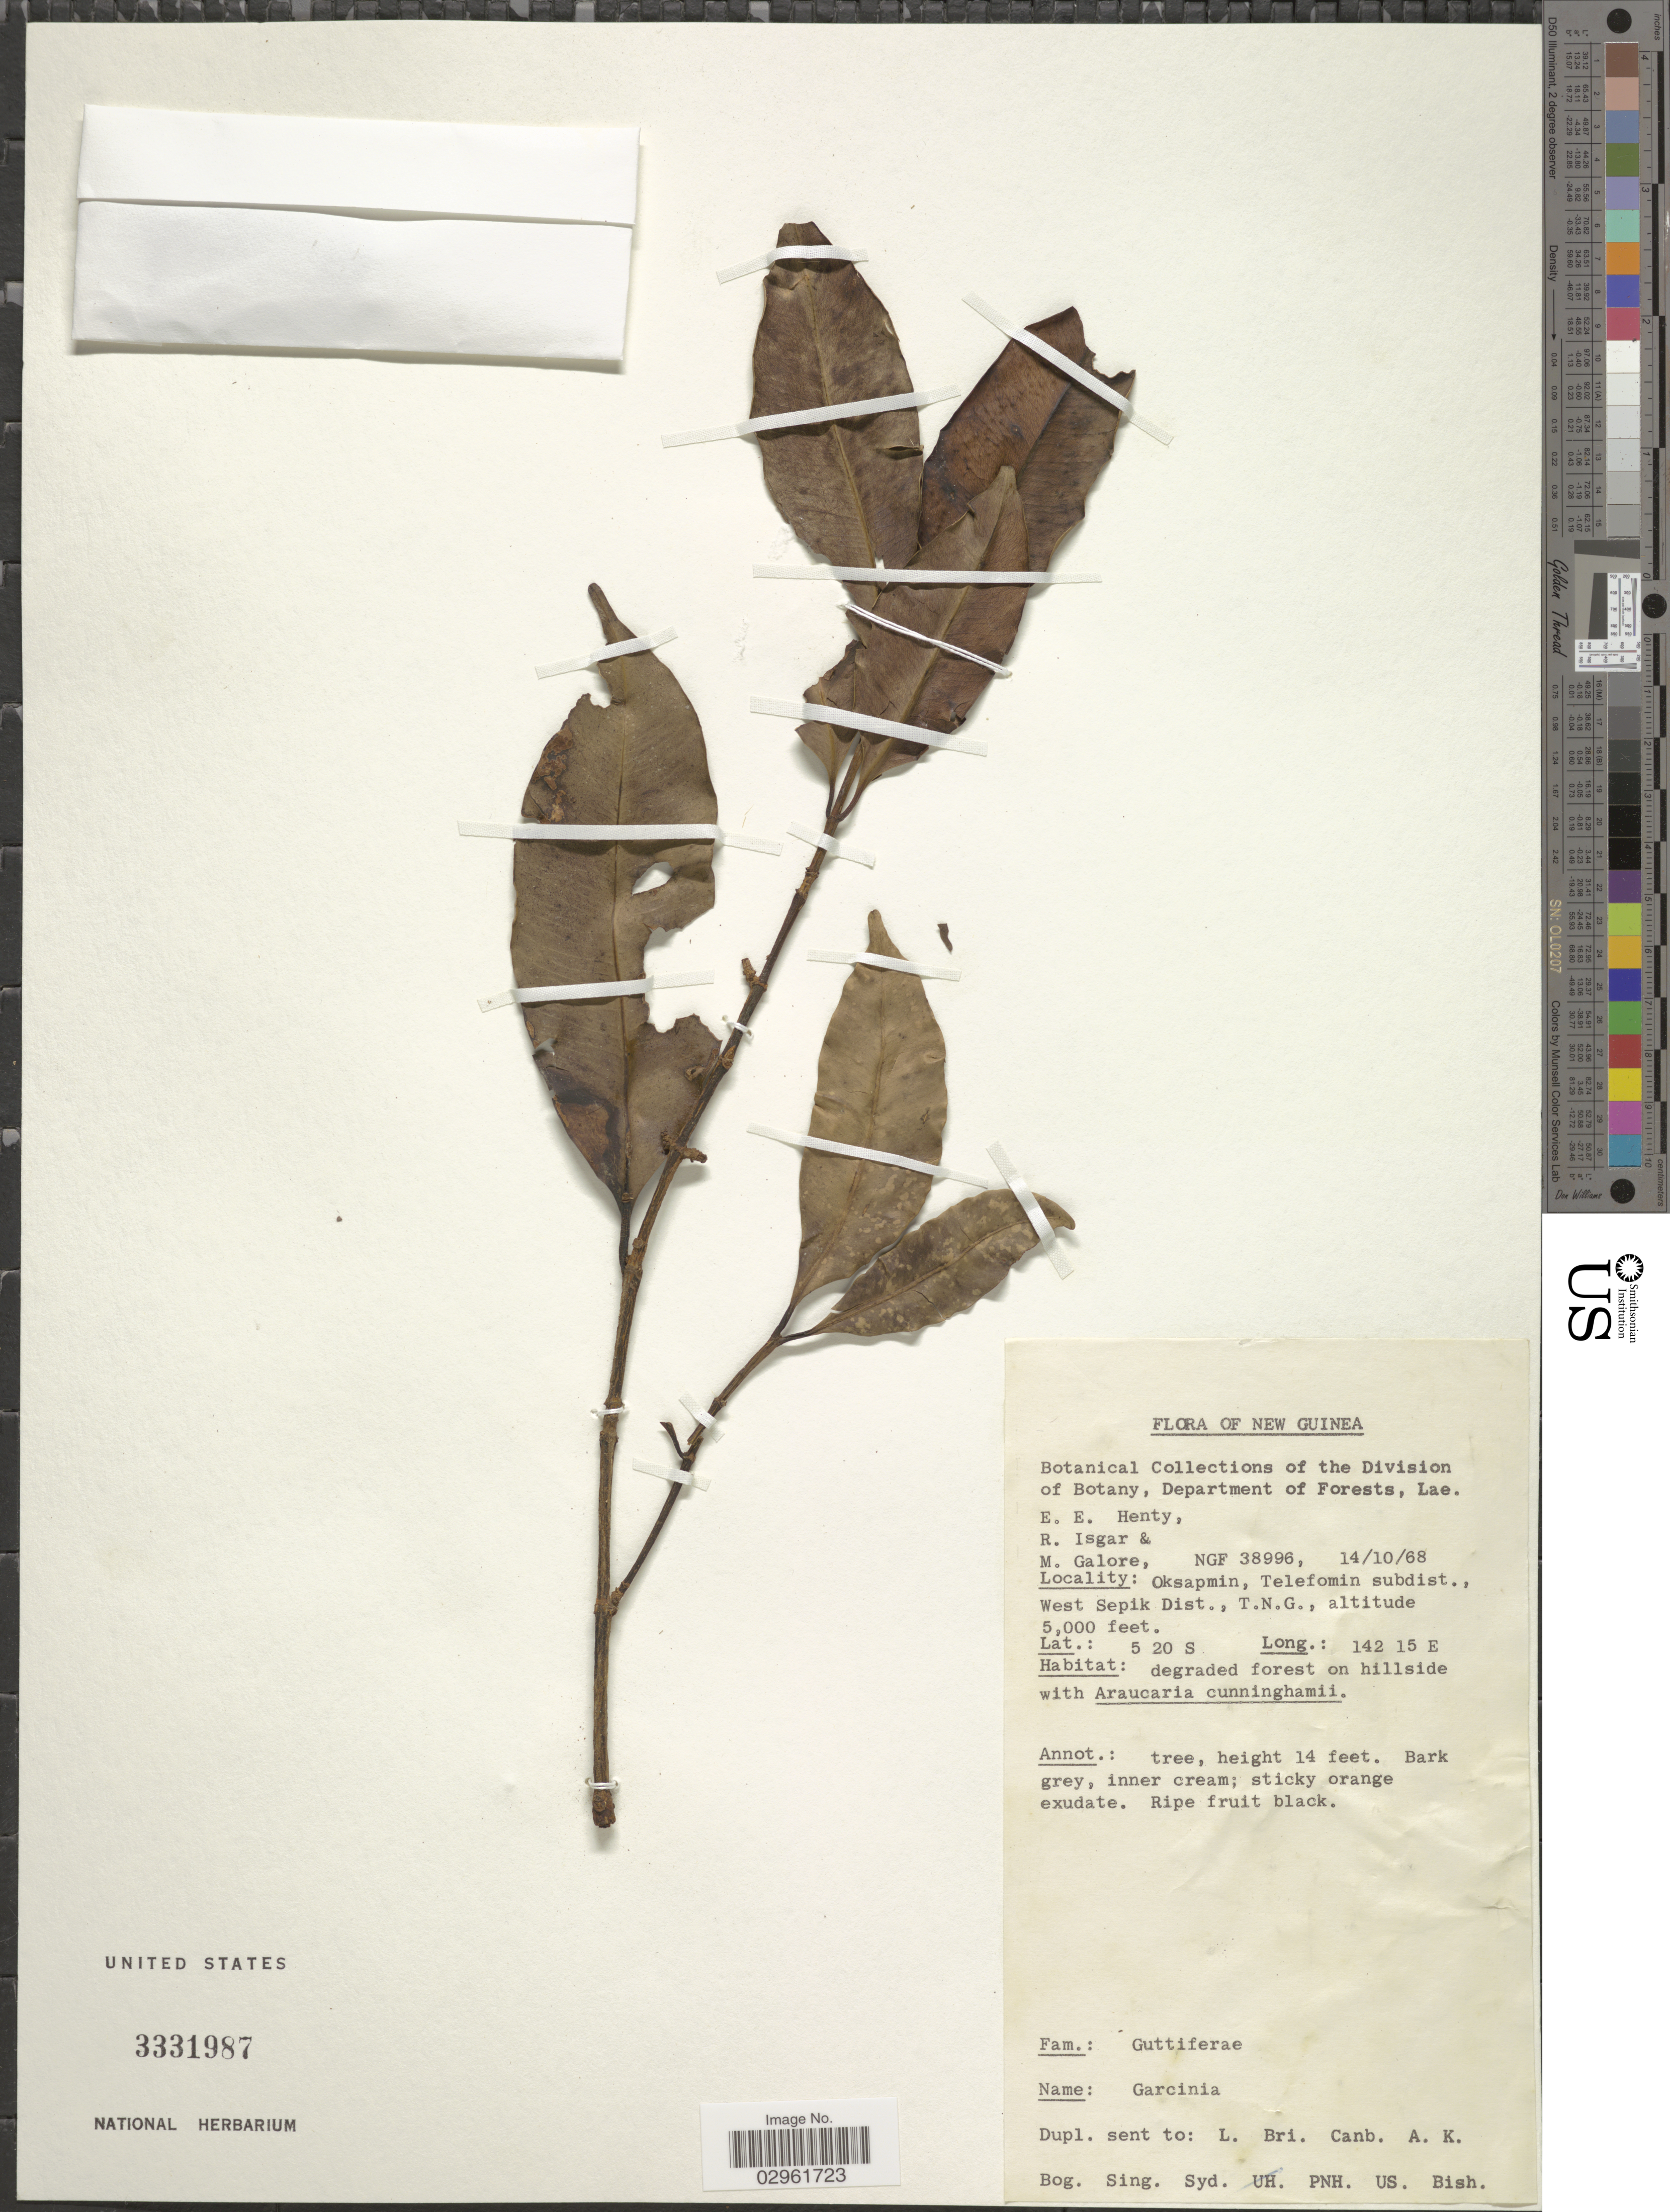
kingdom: Plantae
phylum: Tracheophyta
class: Magnoliopsida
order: Malpighiales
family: Clusiaceae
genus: Garcinia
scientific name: Garcinia sp.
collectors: E. Henty, R. Isgar & M. Galore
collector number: NGF38996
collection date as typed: Transcribed d/m/y: 14/10/68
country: Papua New Guinea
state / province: Sandaun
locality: New Guinea. Oksapmin, Telefomin subdist., West Sepik Dist., T.N.G.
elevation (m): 1524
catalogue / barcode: US 3331987